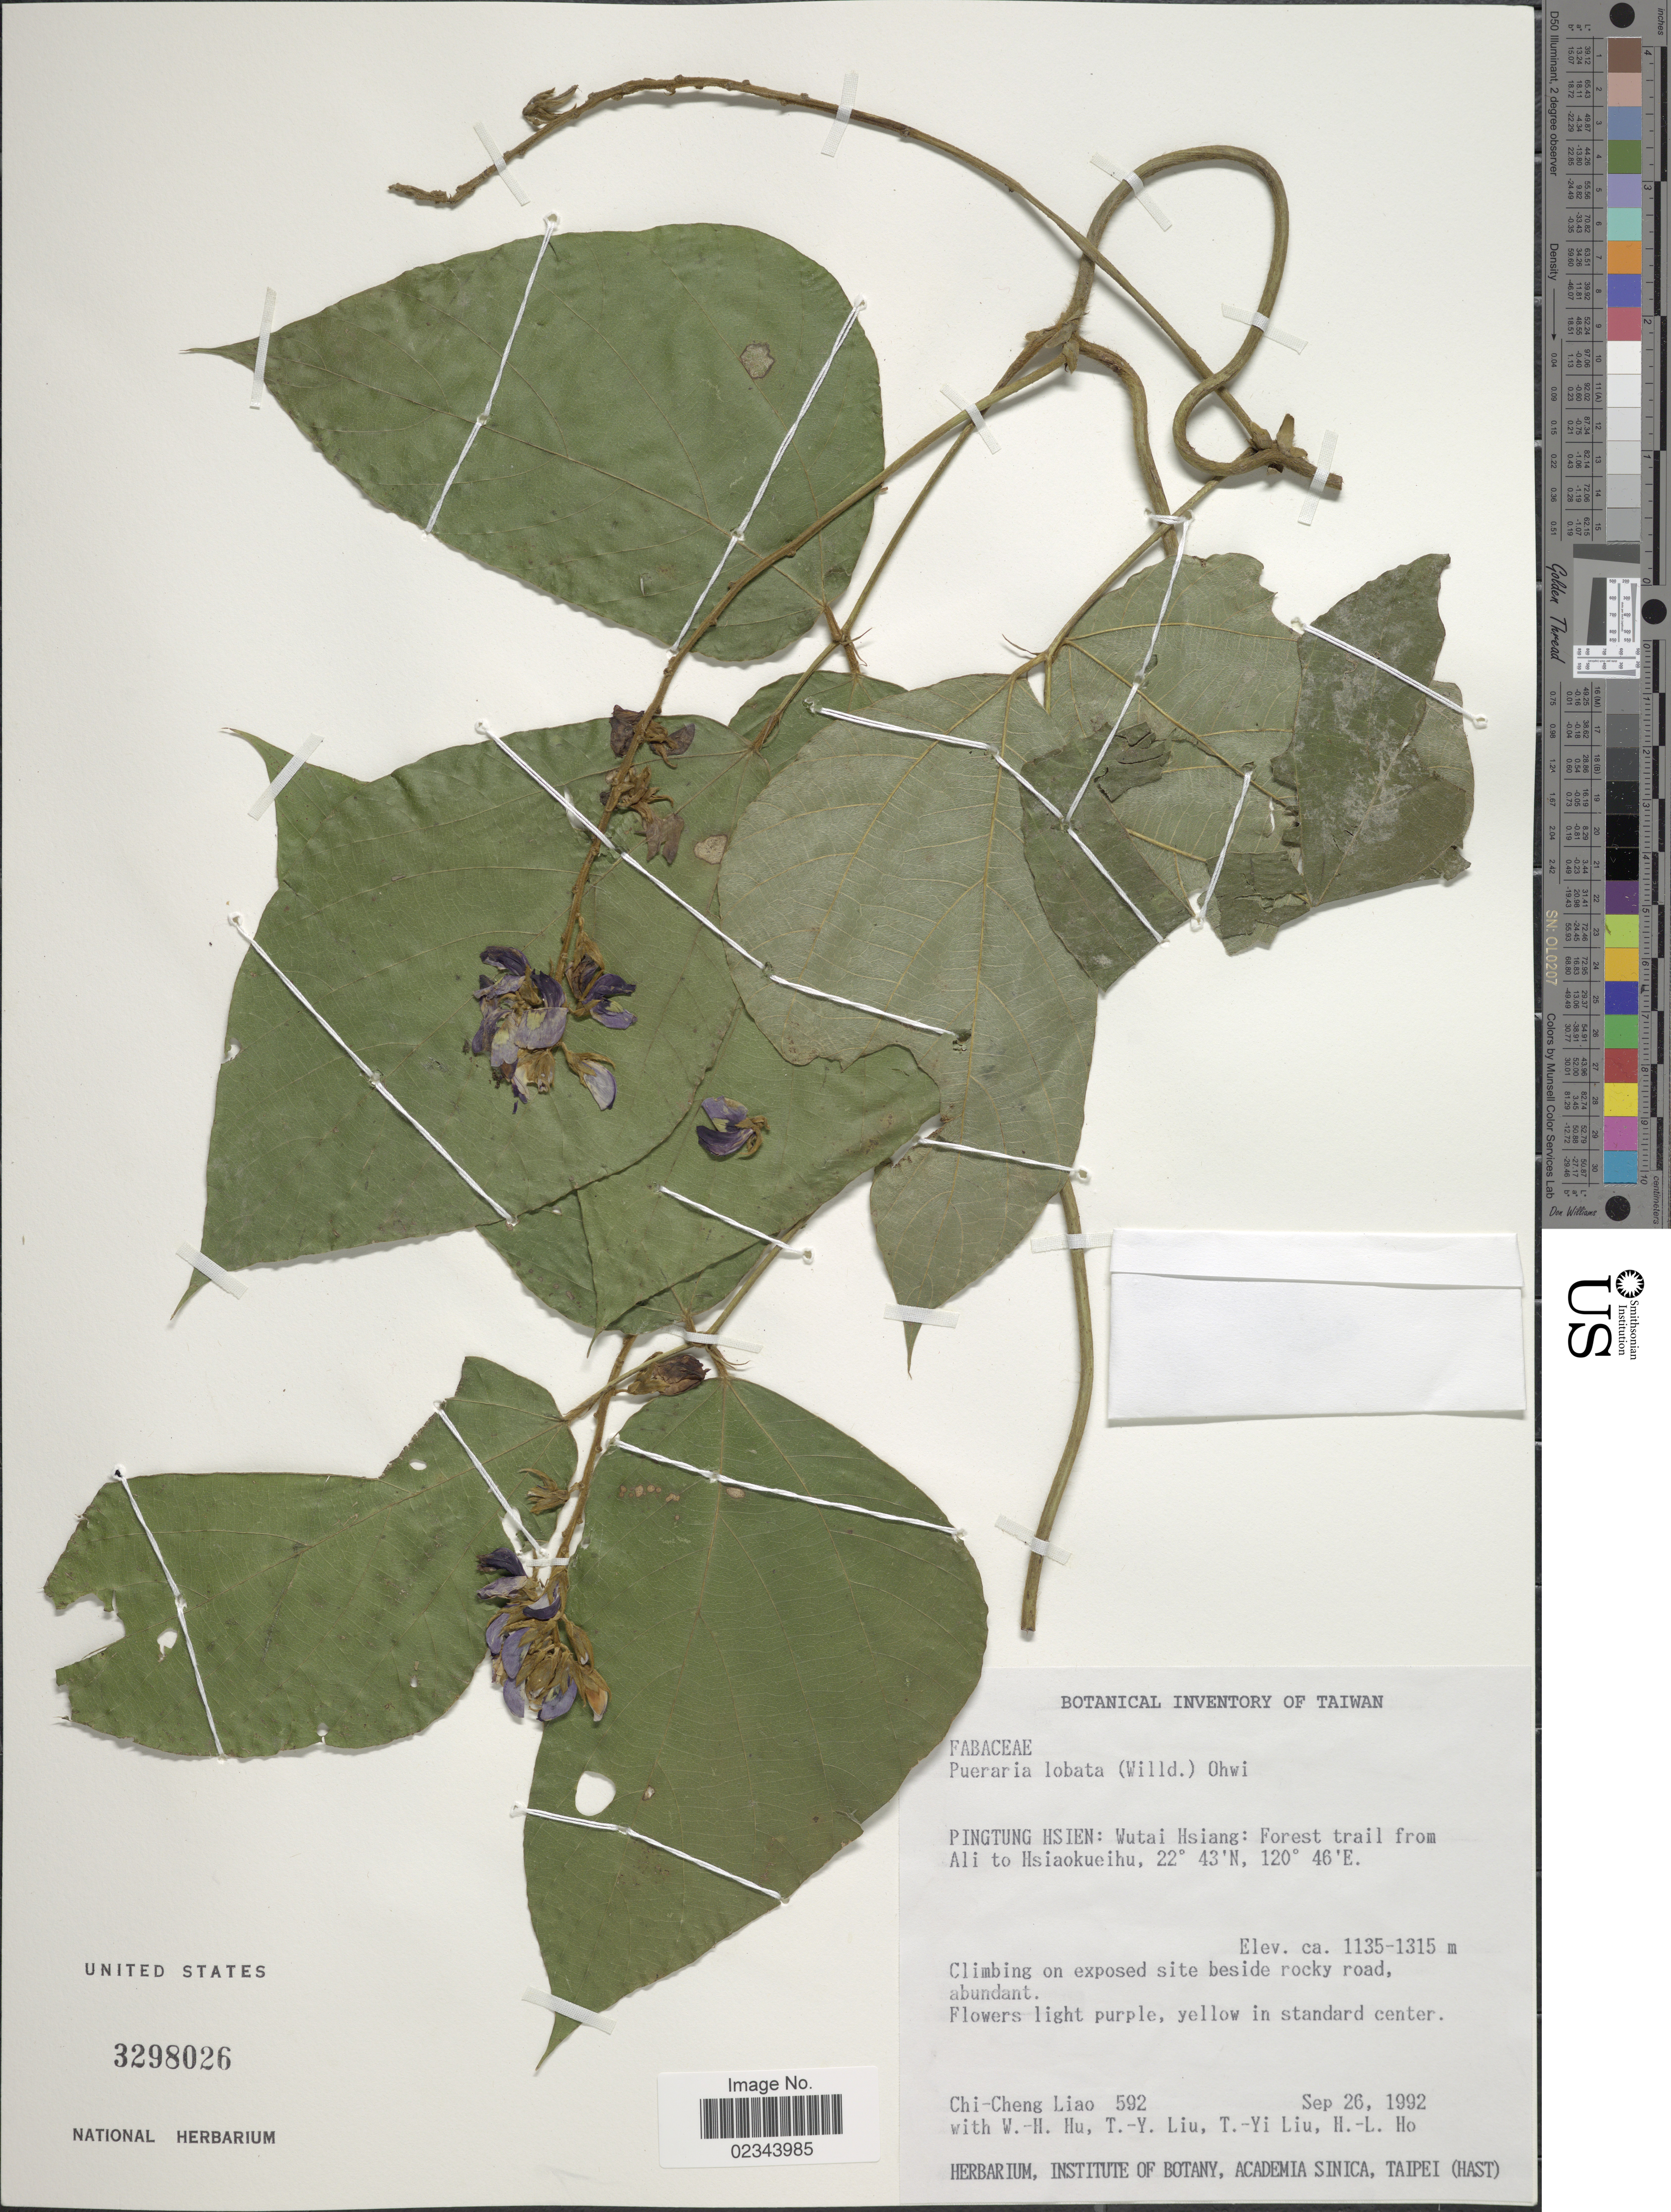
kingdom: Plantae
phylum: Tracheophyta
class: Magnoliopsida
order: Fabales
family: Fabaceae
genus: Pueraria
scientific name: Pueraria lobata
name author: (Willd.) Ohwi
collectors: C. Liao, W. H. Hu, T. Y. Liu, T. Y. Liu & H. Ho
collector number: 592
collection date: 1992-09-26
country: Taiwan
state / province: Pingtung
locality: Wutai Hsiang: Forest rail from Ali to Hsiaokueihu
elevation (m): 1135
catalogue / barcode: US 3298026